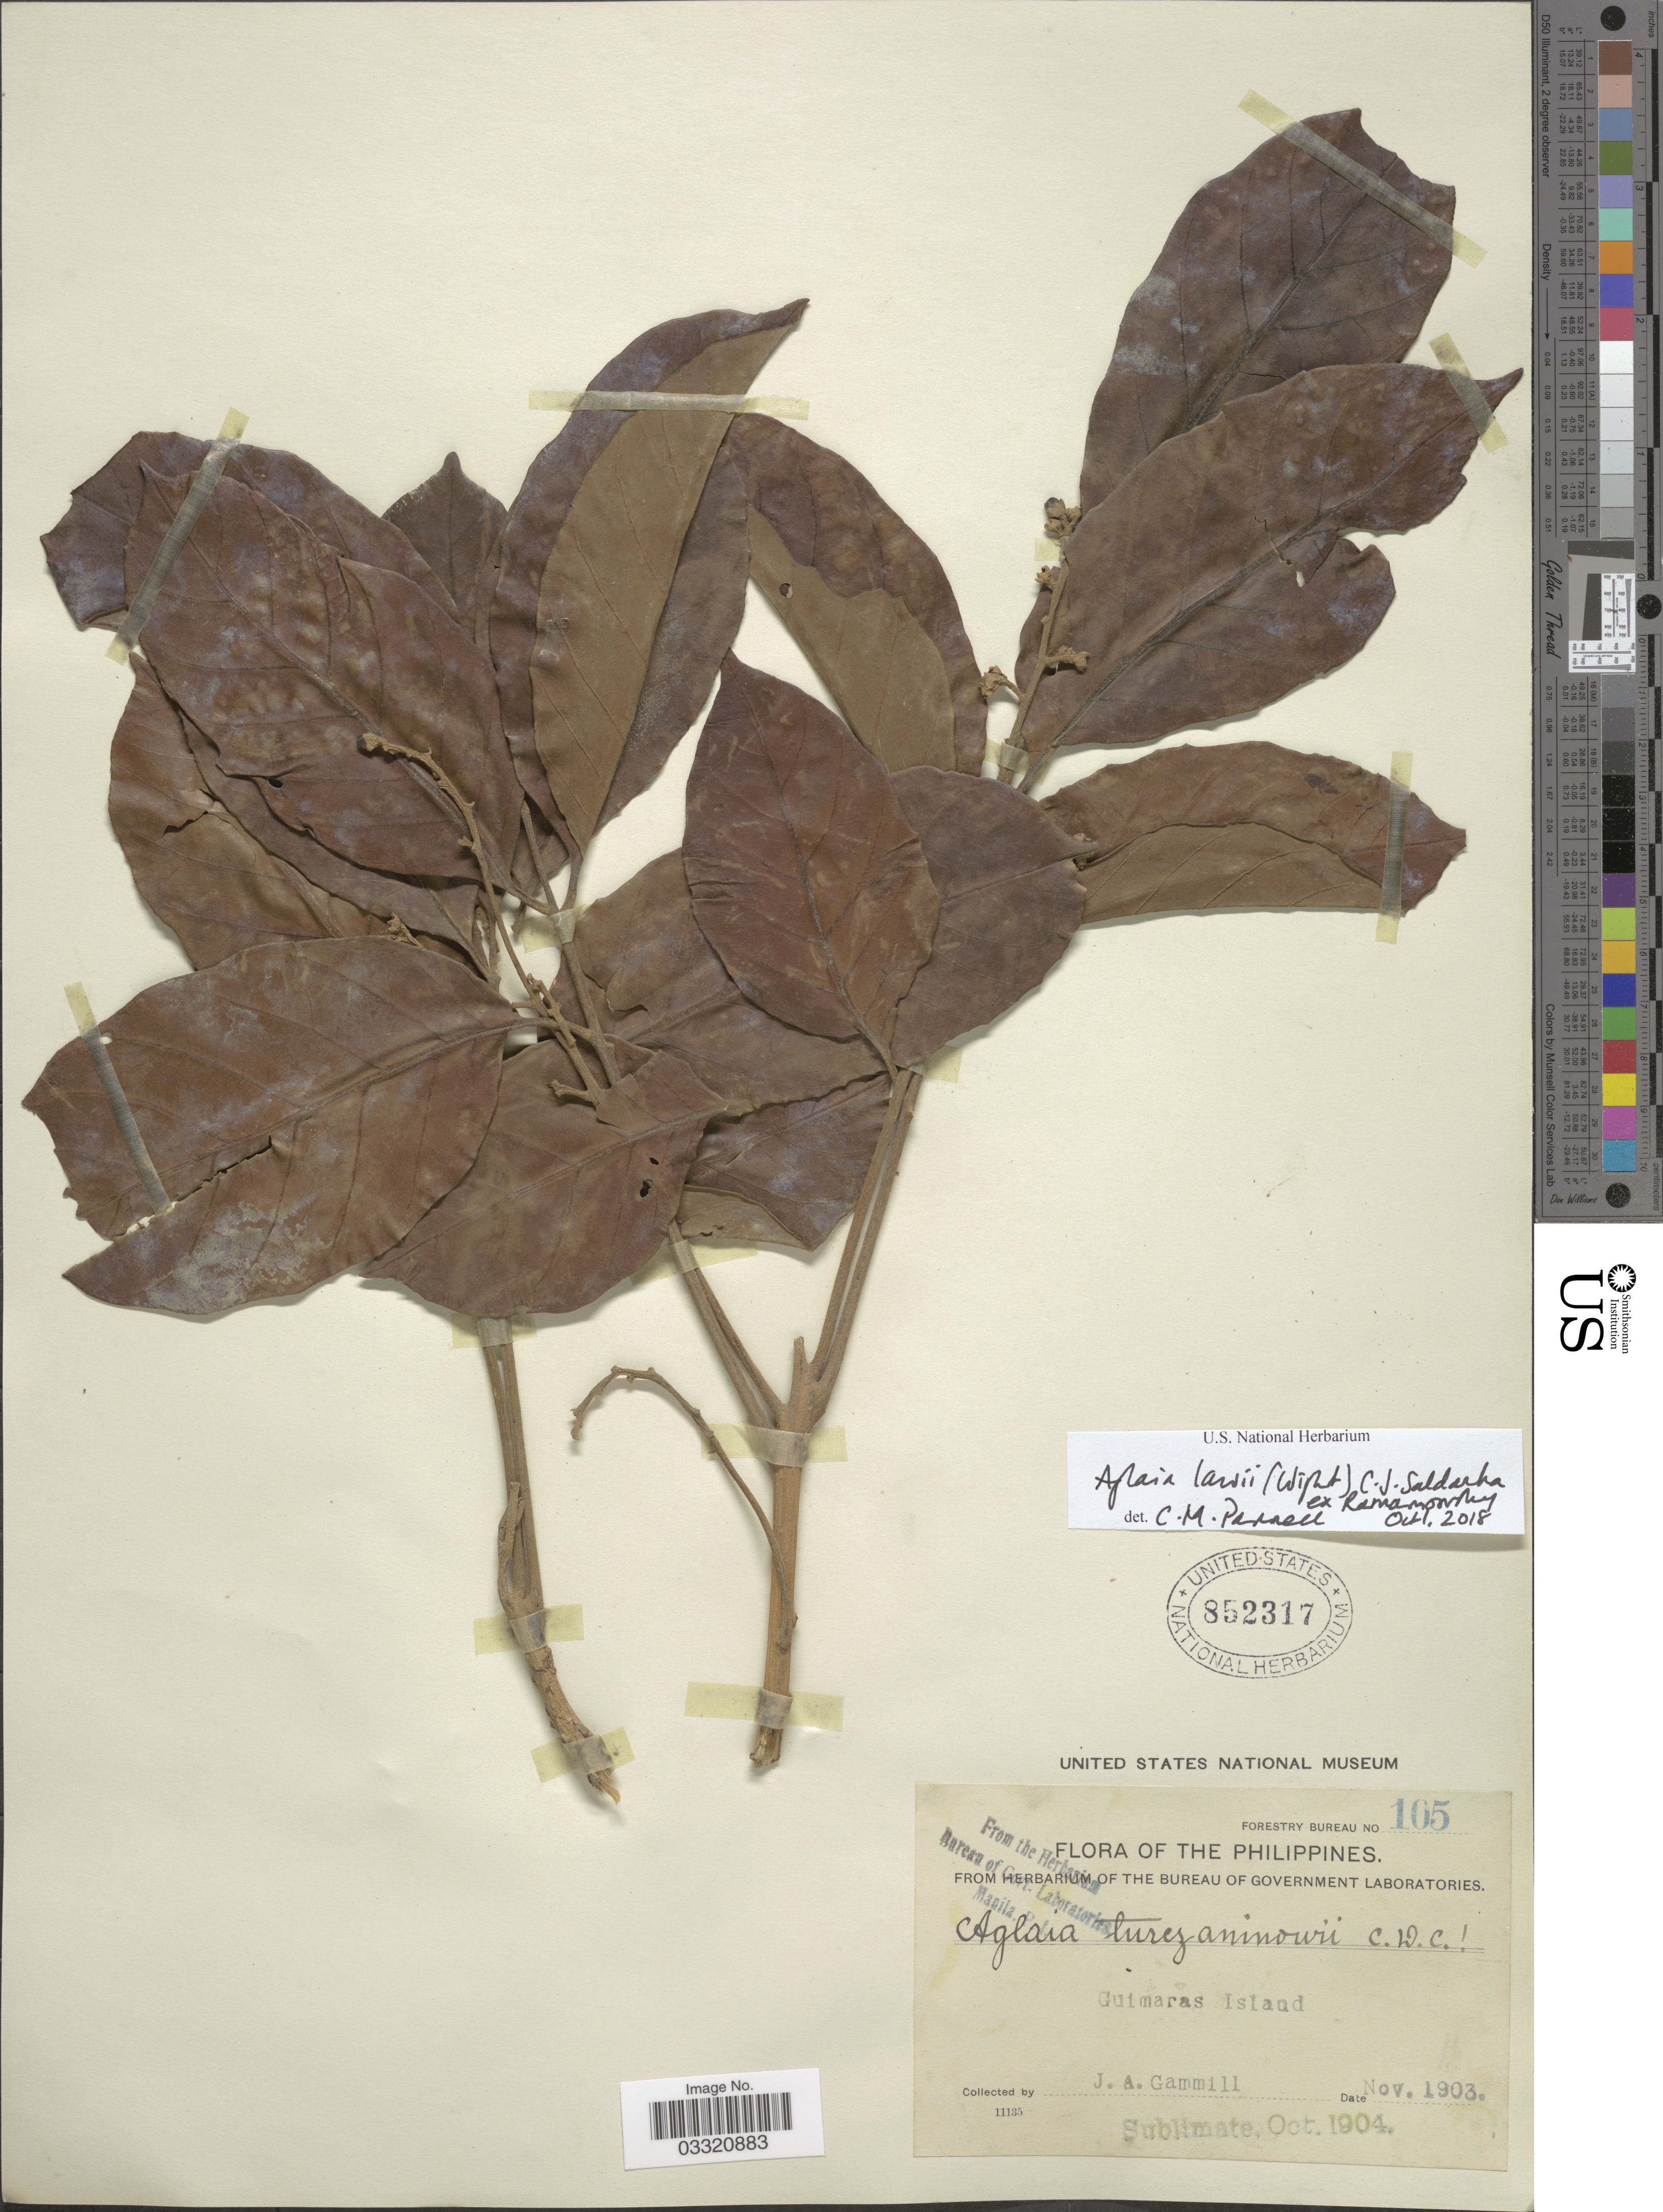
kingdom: Plantae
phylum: Tracheophyta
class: Magnoliopsida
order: Sapindales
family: Meliaceae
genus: Aglaia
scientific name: Aglaia lawii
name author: (Wight) C.J. Saldanha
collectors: J. Gammill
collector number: Forestry Bureau 105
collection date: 1903-11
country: Philippines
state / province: Western Visayas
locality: Guimaras Island.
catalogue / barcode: US 852317